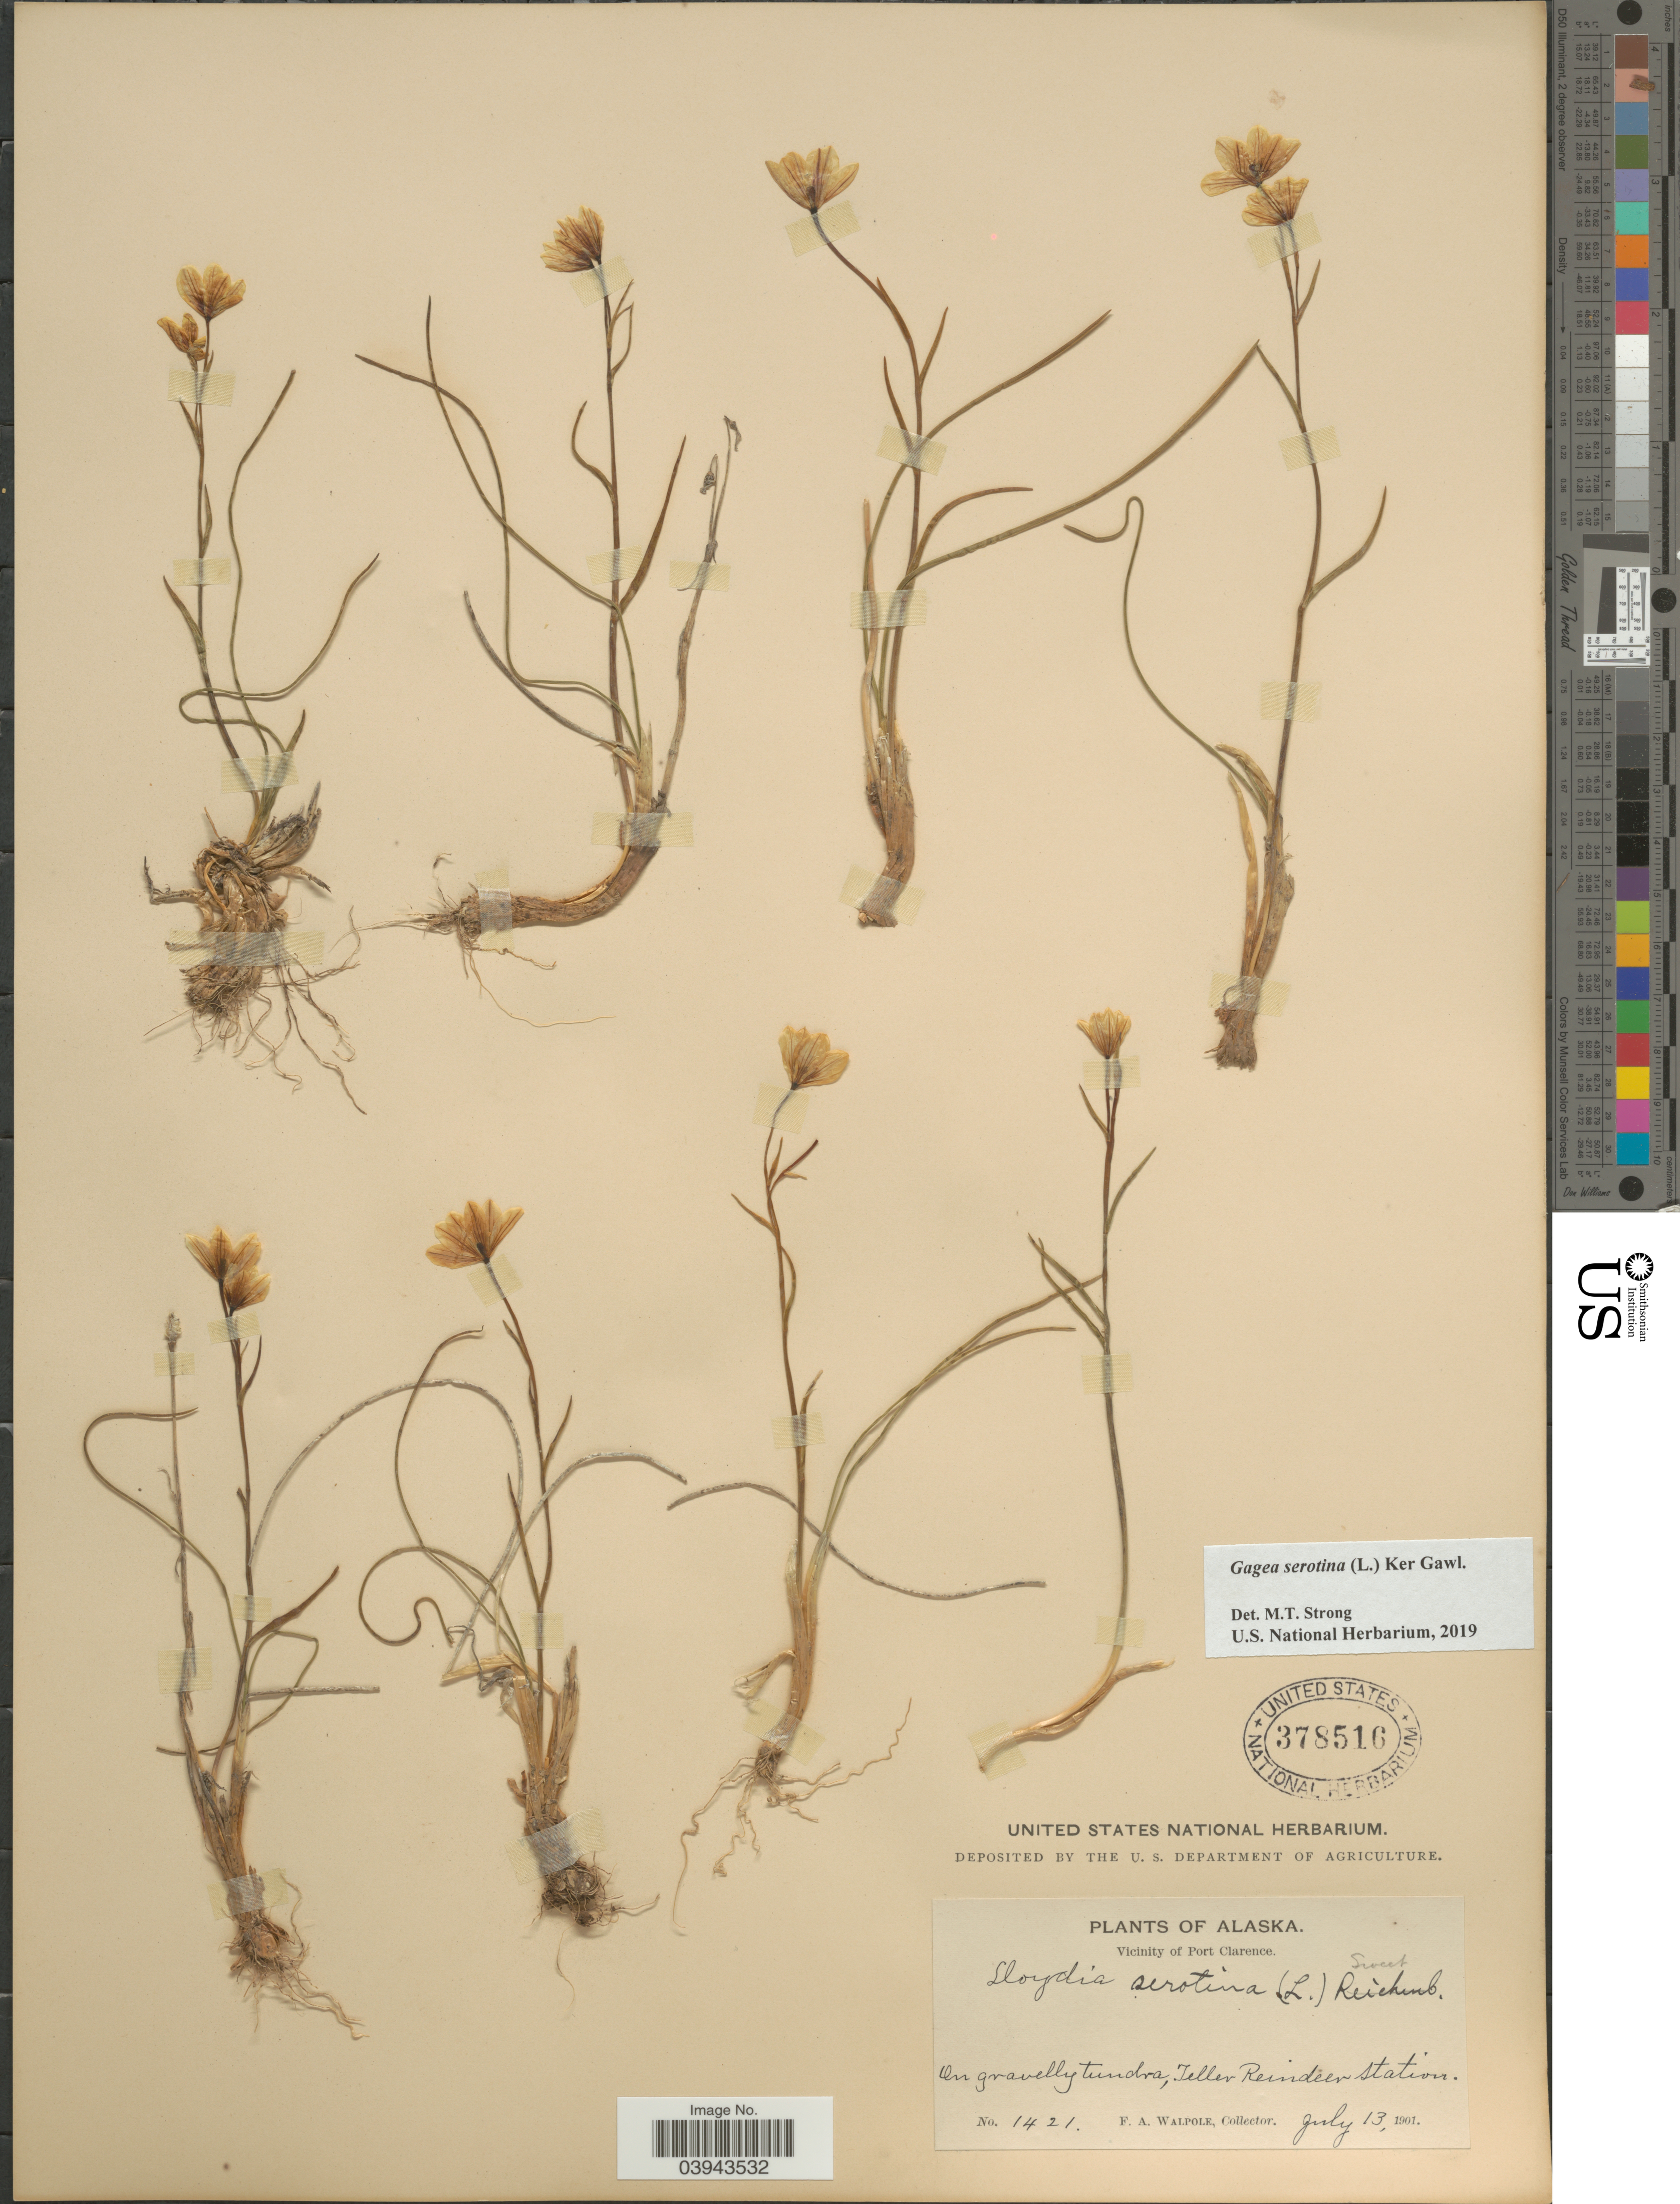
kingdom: Plantae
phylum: Tracheophyta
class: Liliopsida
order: Liliales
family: Liliaceae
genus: Lloydia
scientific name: Lloydia serotina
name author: (L.) Salisb. ex Rchb.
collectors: F. Walpole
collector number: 1421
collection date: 1901-07-13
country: United States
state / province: Alaska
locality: Vicinity of Port Clarence. On gravelly tundra, Teller Reindeer Station.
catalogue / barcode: US 378516